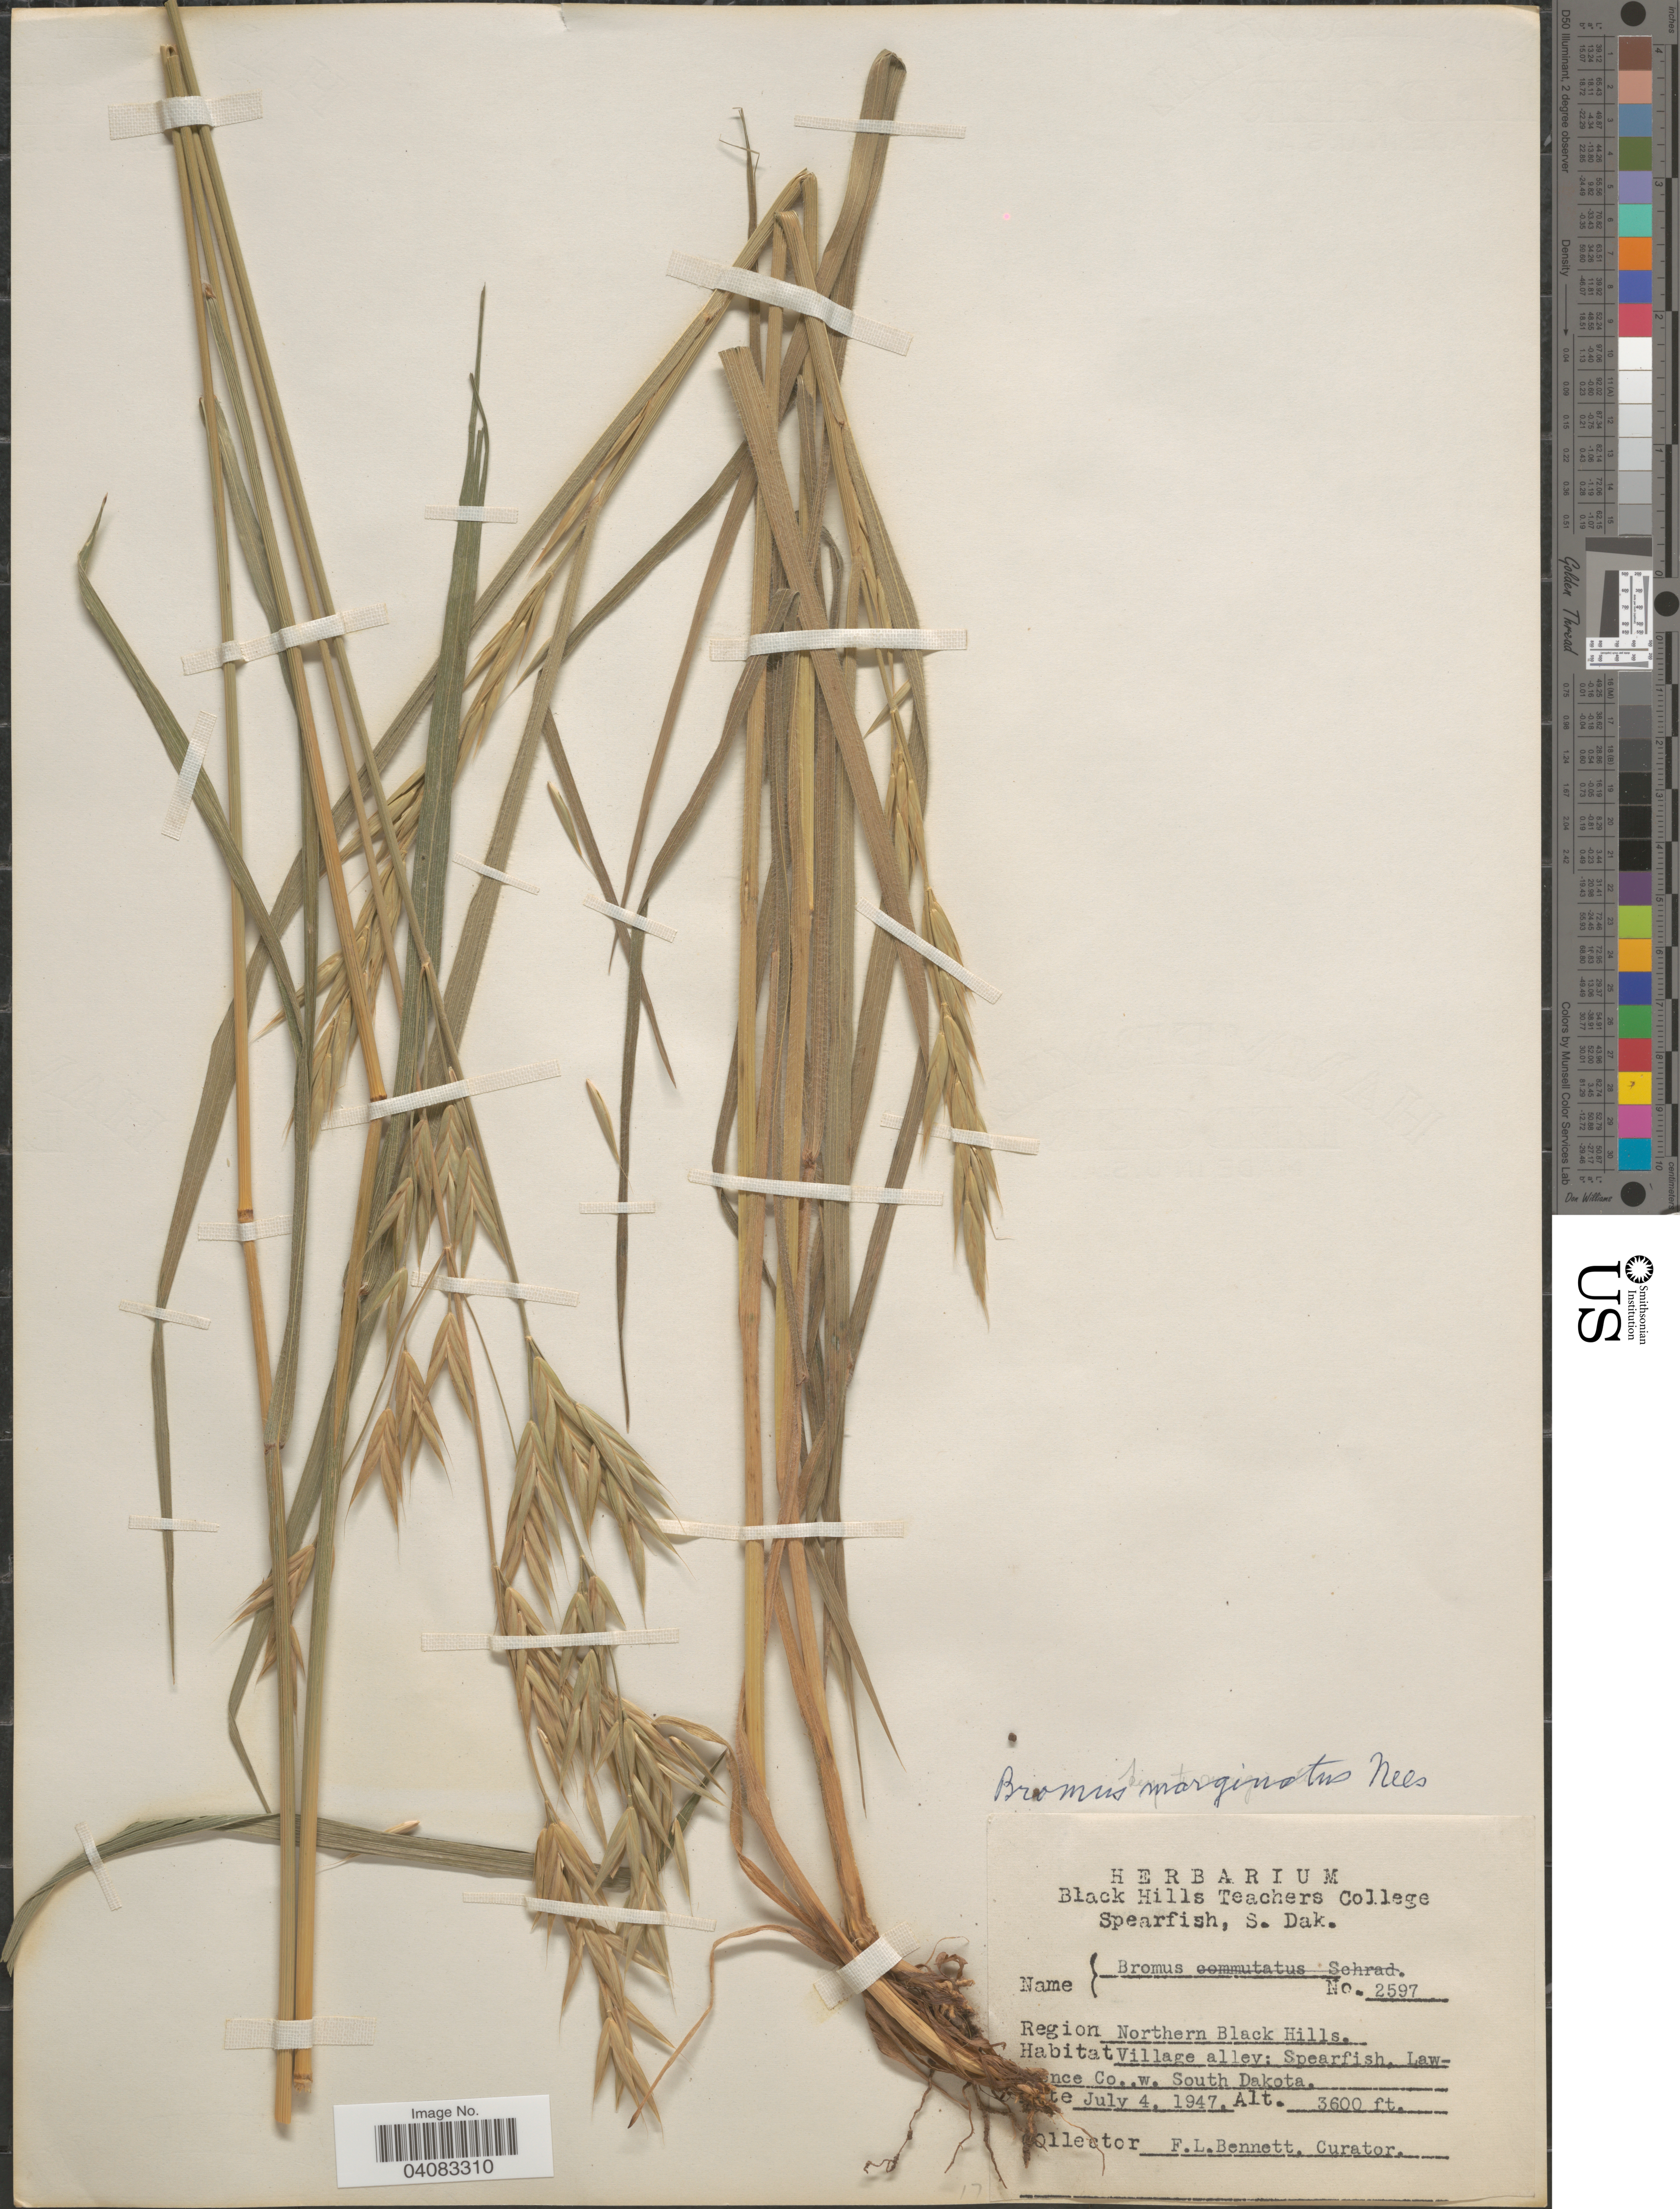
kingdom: Plantae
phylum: Tracheophyta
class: Liliopsida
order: Poales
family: Poaceae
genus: Bromus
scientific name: Bromus marginatus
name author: Nees ex Steud.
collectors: F. Bennett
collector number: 2597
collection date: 1947-07-04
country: United States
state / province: South Dakota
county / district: Lawrence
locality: Region Northern Black Hills. Village alley: Spearfish, w. South Dakota.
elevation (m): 1097